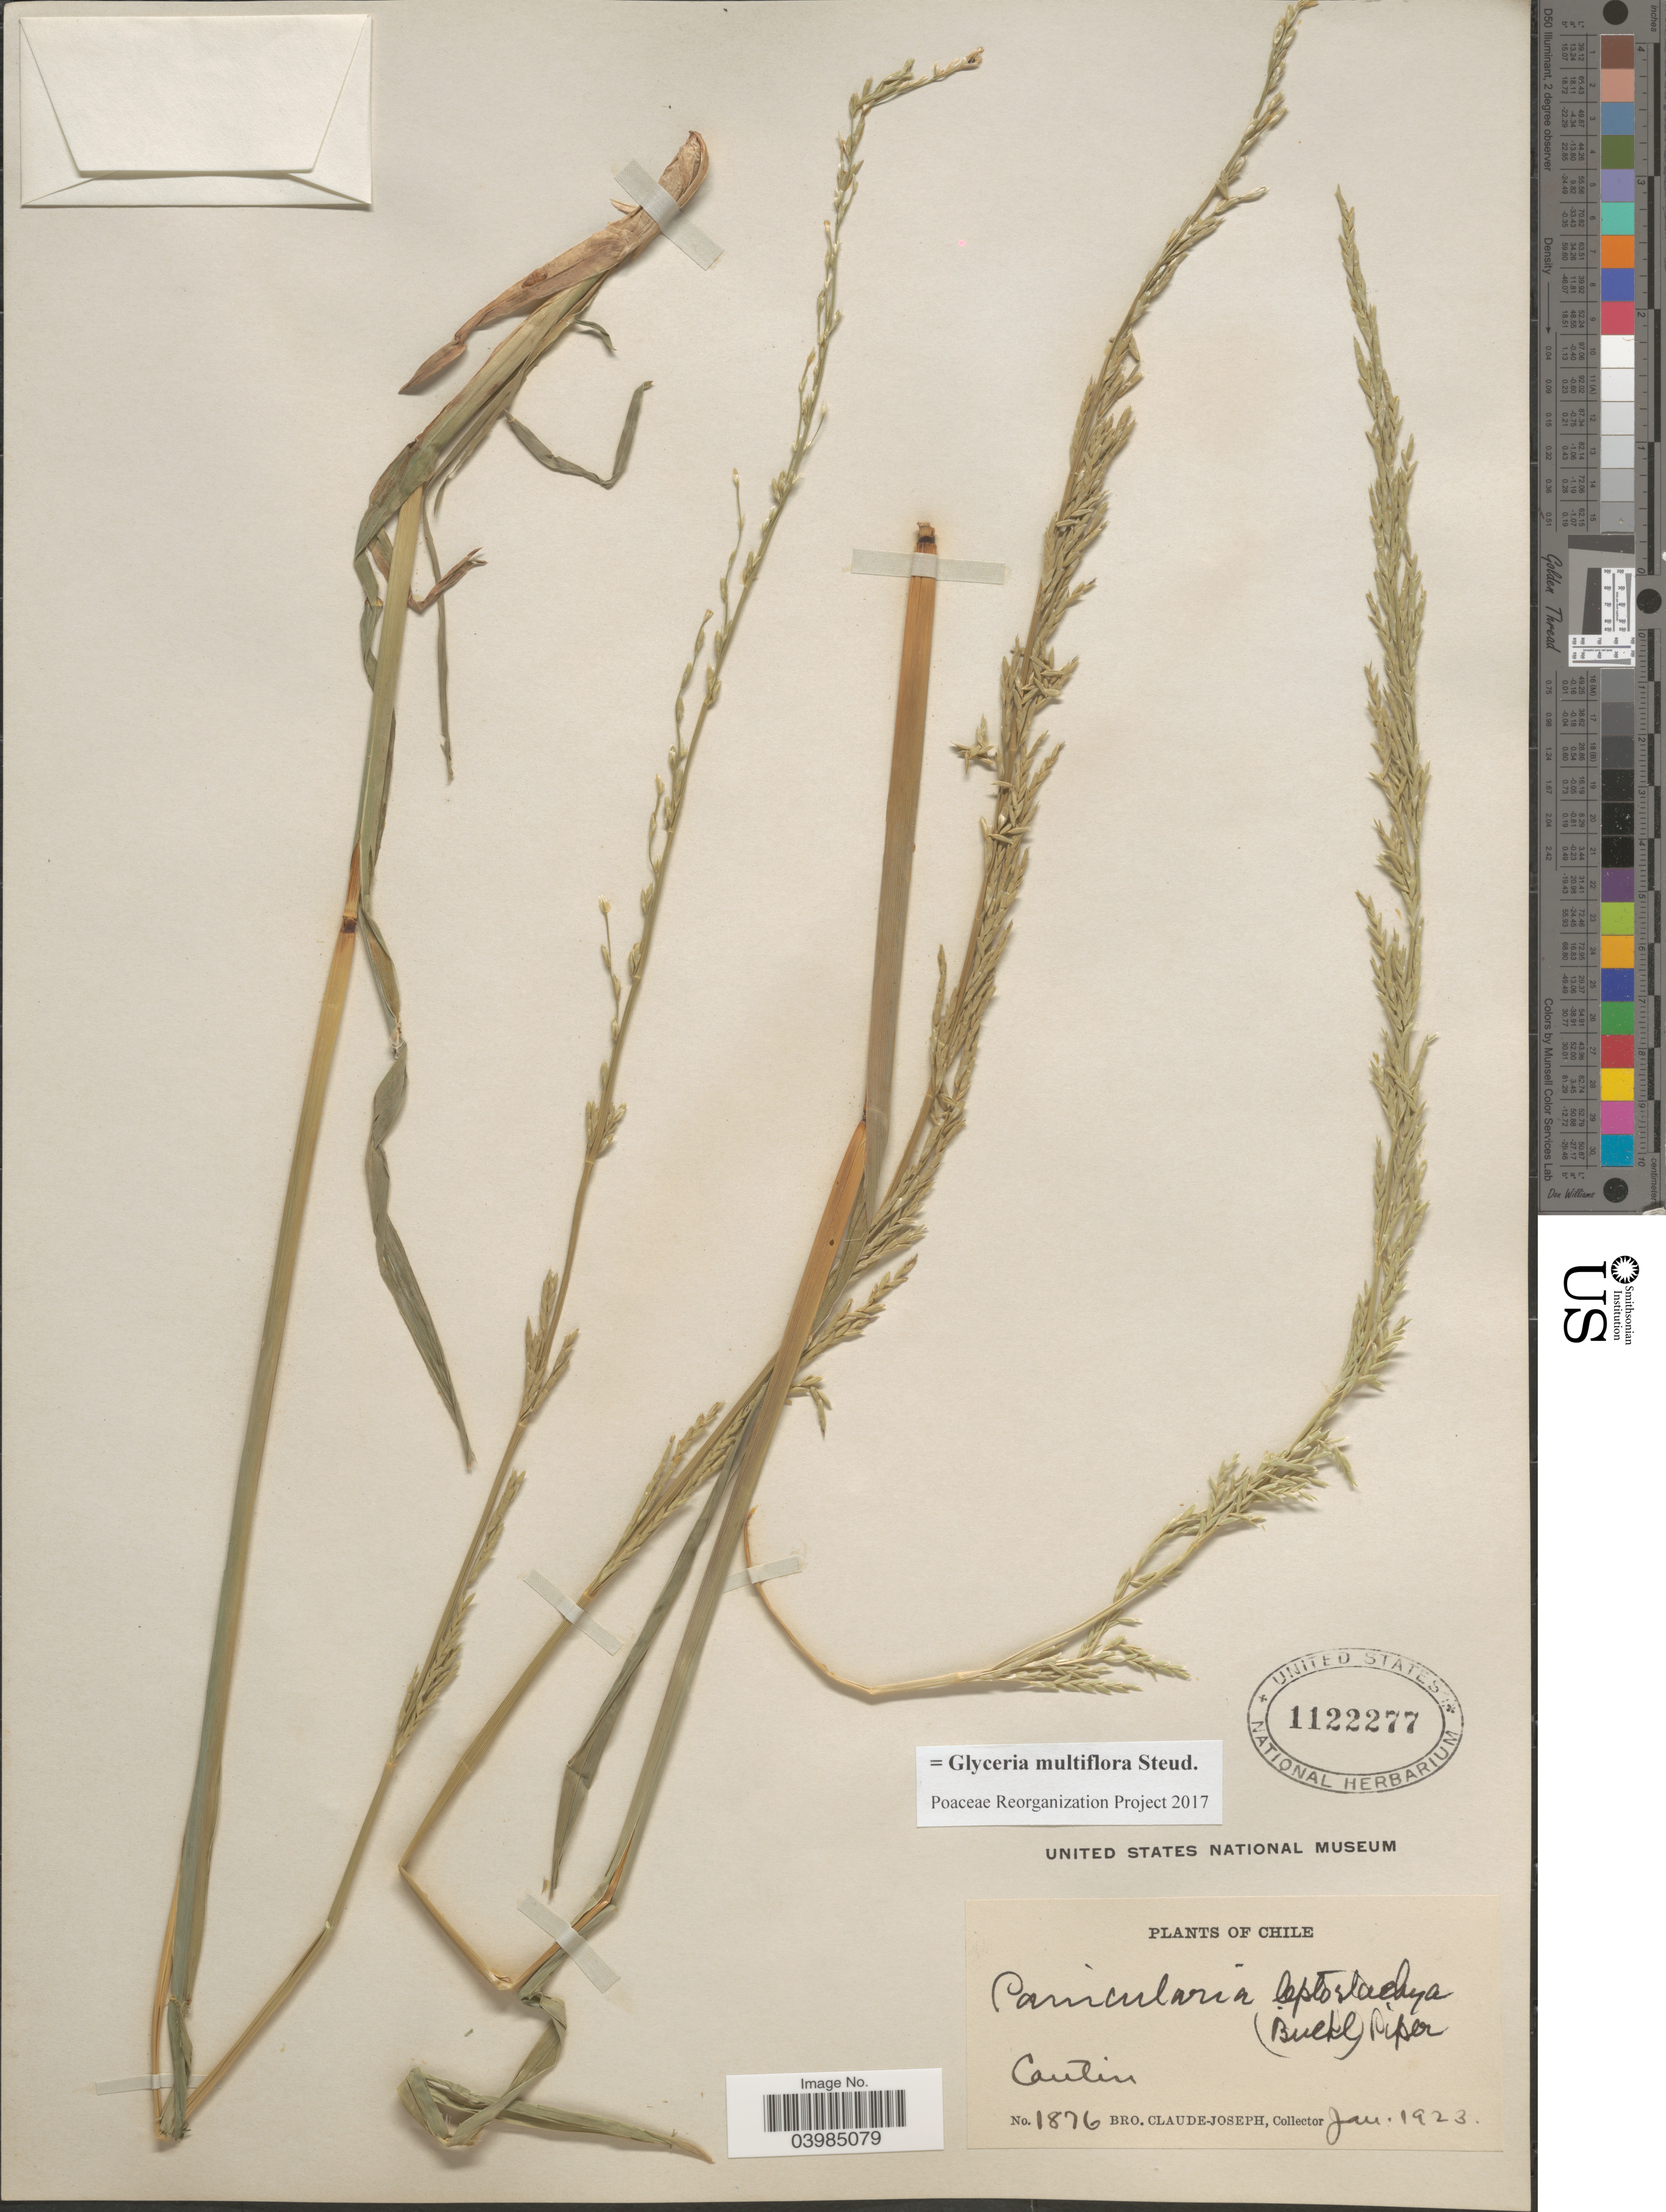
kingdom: Plantae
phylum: Tracheophyta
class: Liliopsida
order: Poales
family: Poaceae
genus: Glyceria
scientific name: Glyceria multiflora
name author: Steud.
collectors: Bro. Claude-Joseph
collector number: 1876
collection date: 1923-01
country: Chile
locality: Cautin.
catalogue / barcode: US 1122277